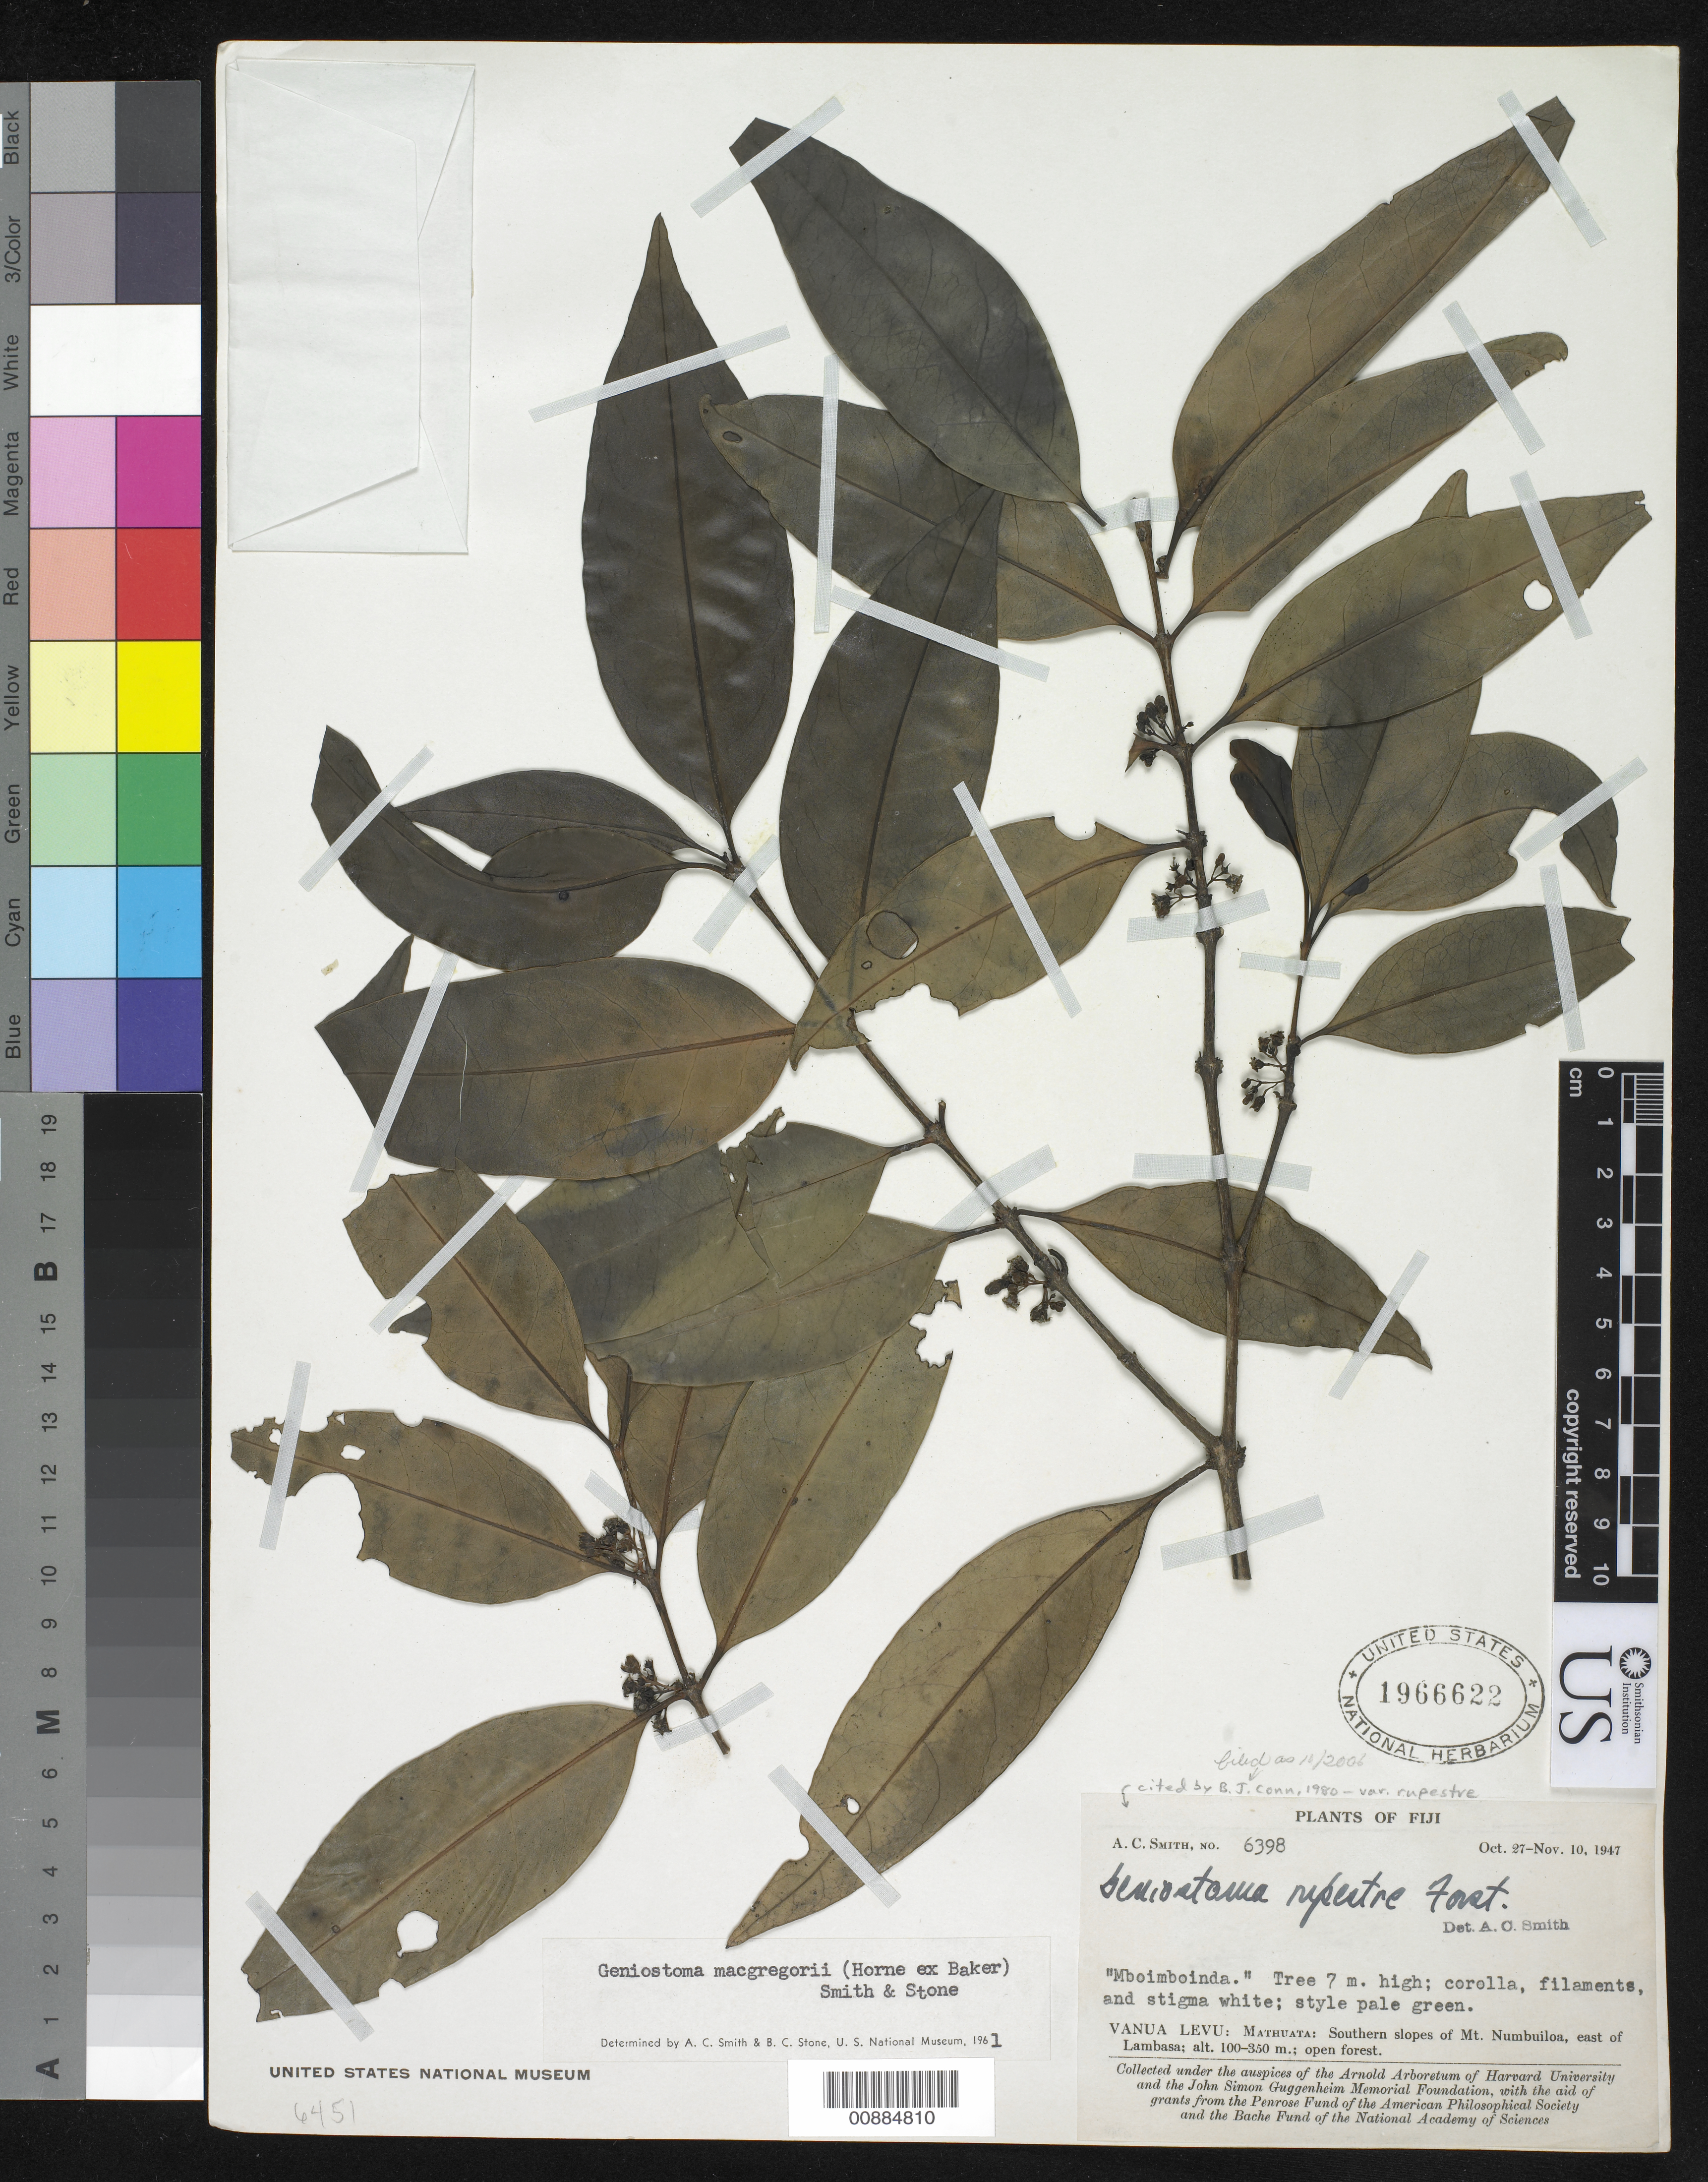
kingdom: Plantae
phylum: Tracheophyta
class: Magnoliopsida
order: Gentianales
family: Loganiaceae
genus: Geniostoma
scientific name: Geniostoma rupestre var. rupestre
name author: J.R. Forst. & G. Forst.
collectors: C. A. Smith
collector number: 6398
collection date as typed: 27 Oct 1947 to 10 Nov 1947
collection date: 1947-10-27/1947-11-10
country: Fiji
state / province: Northern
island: Macuata-i-wai [Mathuata-i-wai]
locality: Mathuata. S slopes of Mt. Numbuilon E of Lambauni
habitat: Open forest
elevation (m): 100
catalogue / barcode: US 1966622